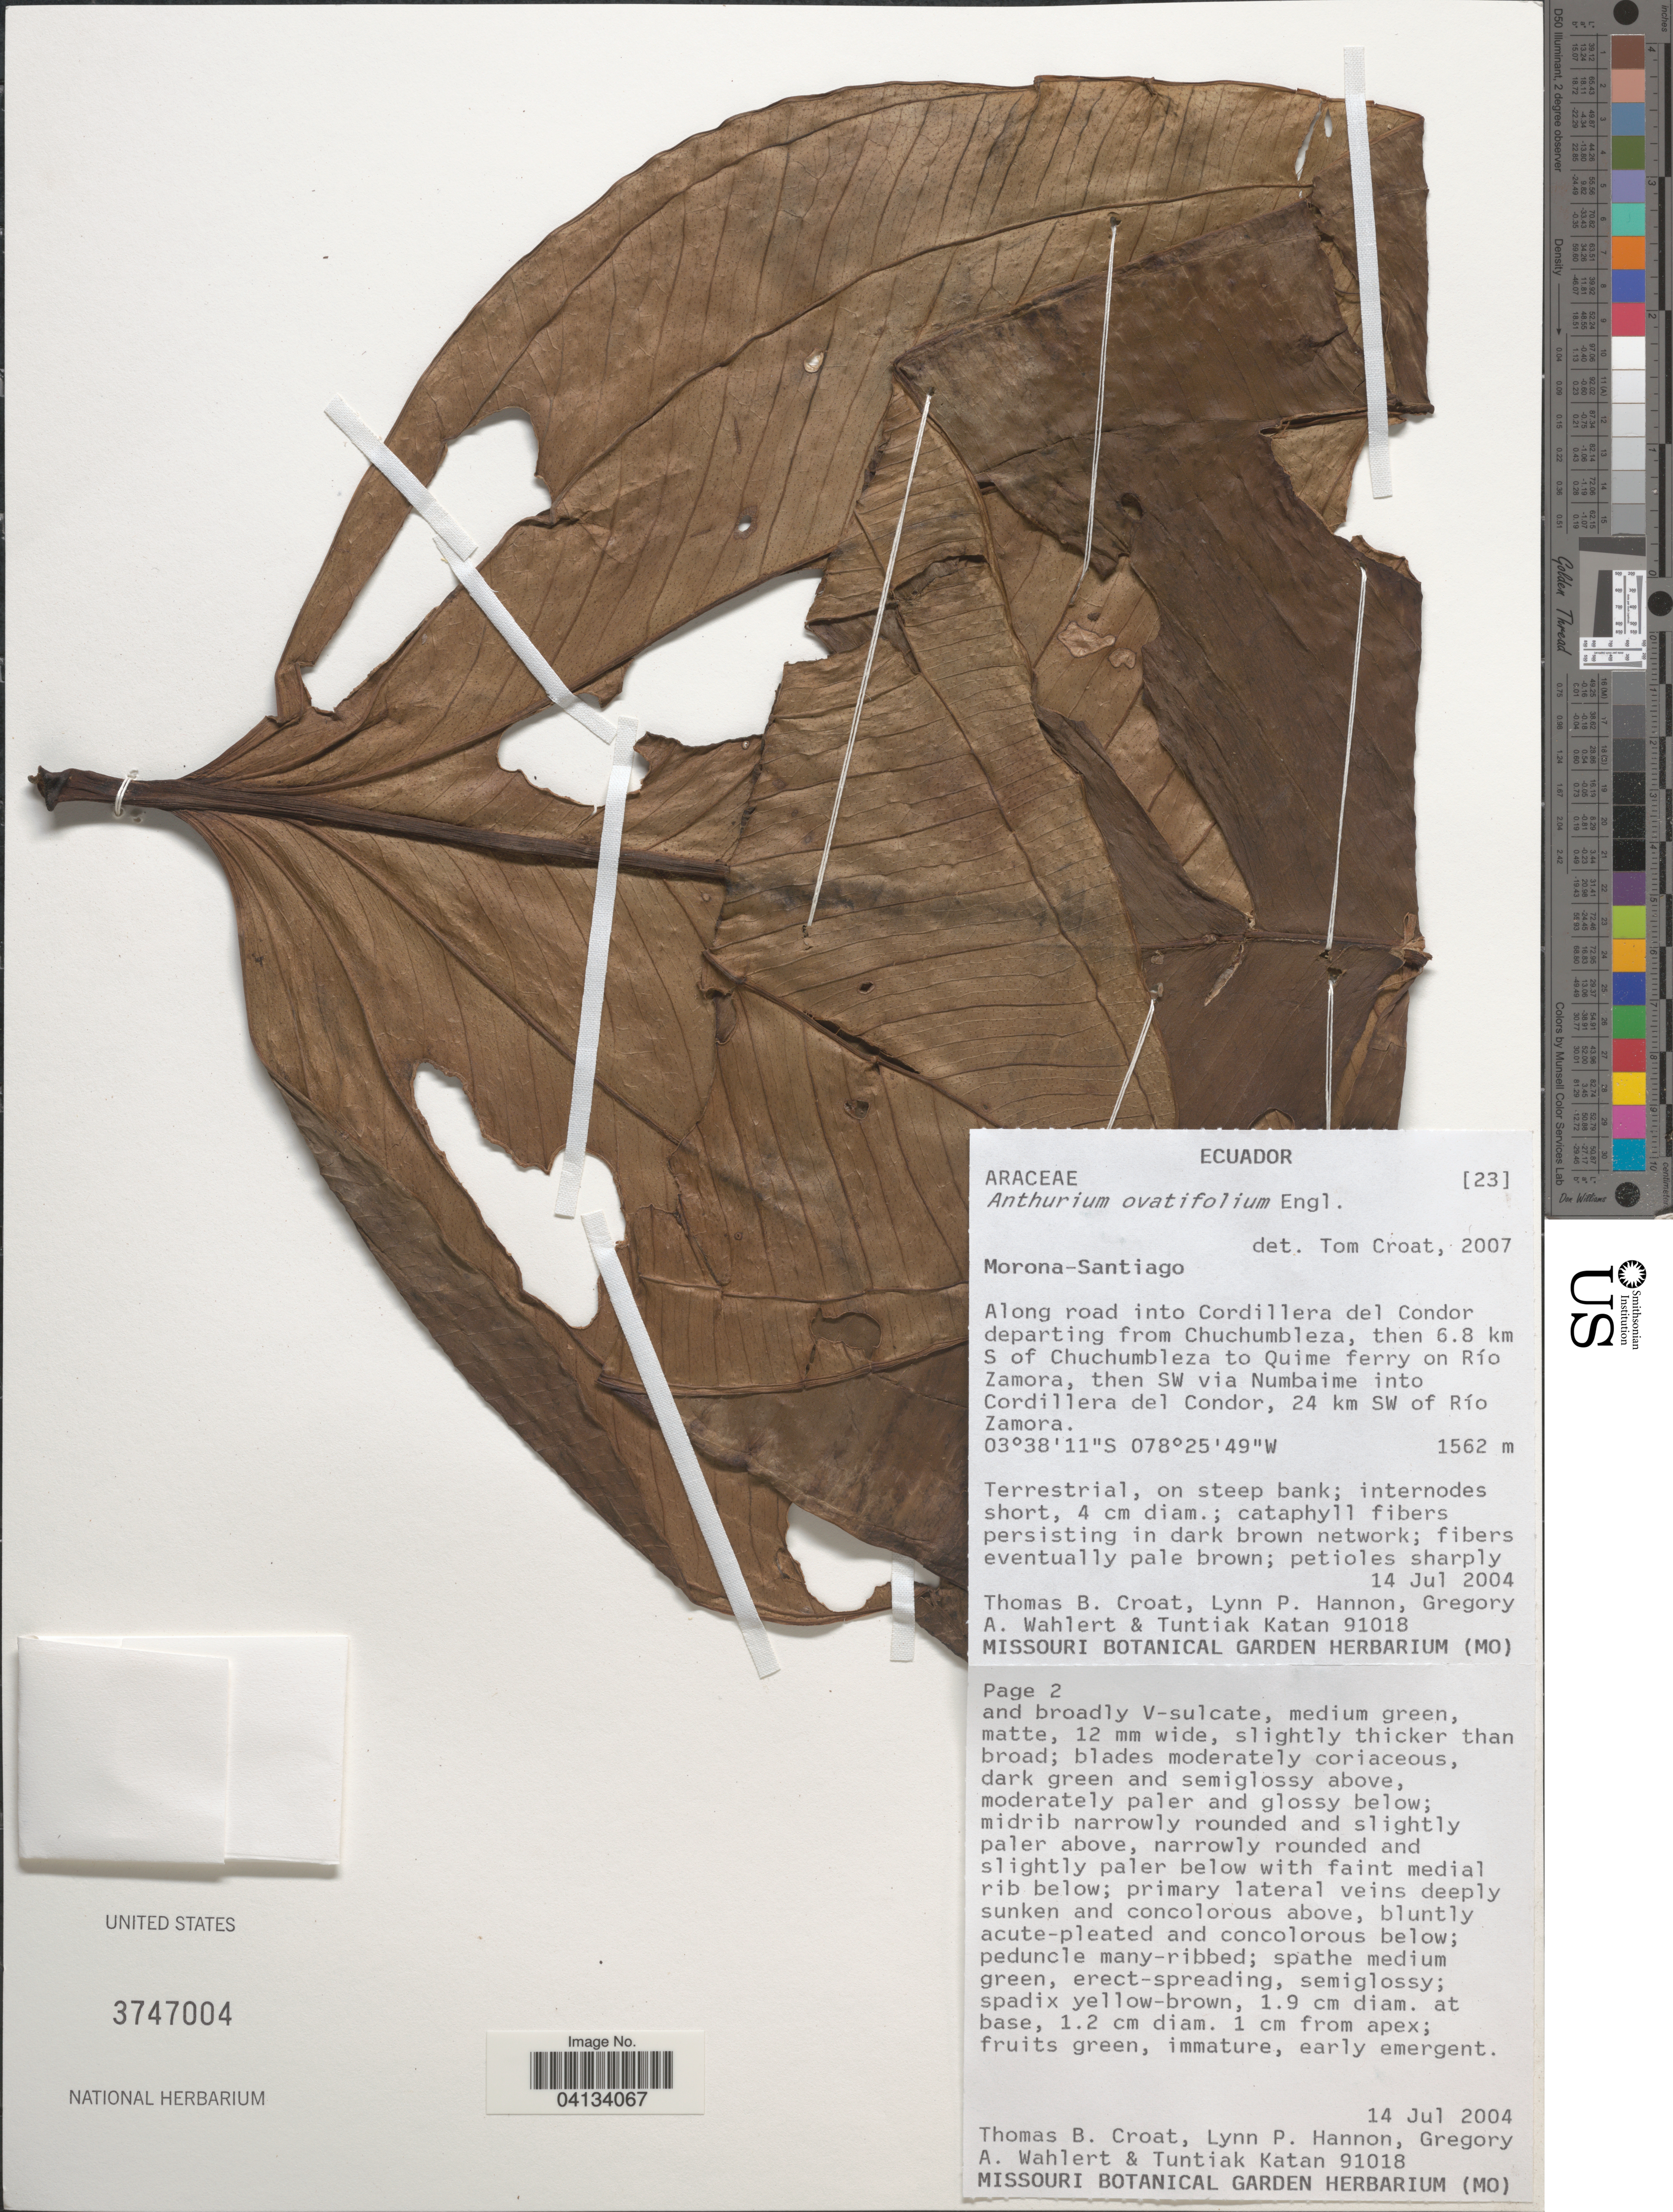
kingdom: Plantae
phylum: Tracheophyta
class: Liliopsida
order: Alismatales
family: Araceae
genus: Anthurium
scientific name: Anthurium ovatifolium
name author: Engl.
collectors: T. B. Croat, L. Hannon, G. A. Wahlert & T. Katan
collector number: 91018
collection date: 2004-07-14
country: Ecuador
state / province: Morona-Santiago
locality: Along road into Cordillera del Condor departing from Chuchumbleza, then 6.8 km S of Chuchumbleza to Quime ferry on Río Zamora, then SW via Numbaime into Cordillera del Condor, 24 km SW of Río Zamora.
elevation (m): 1562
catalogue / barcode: US 3747004